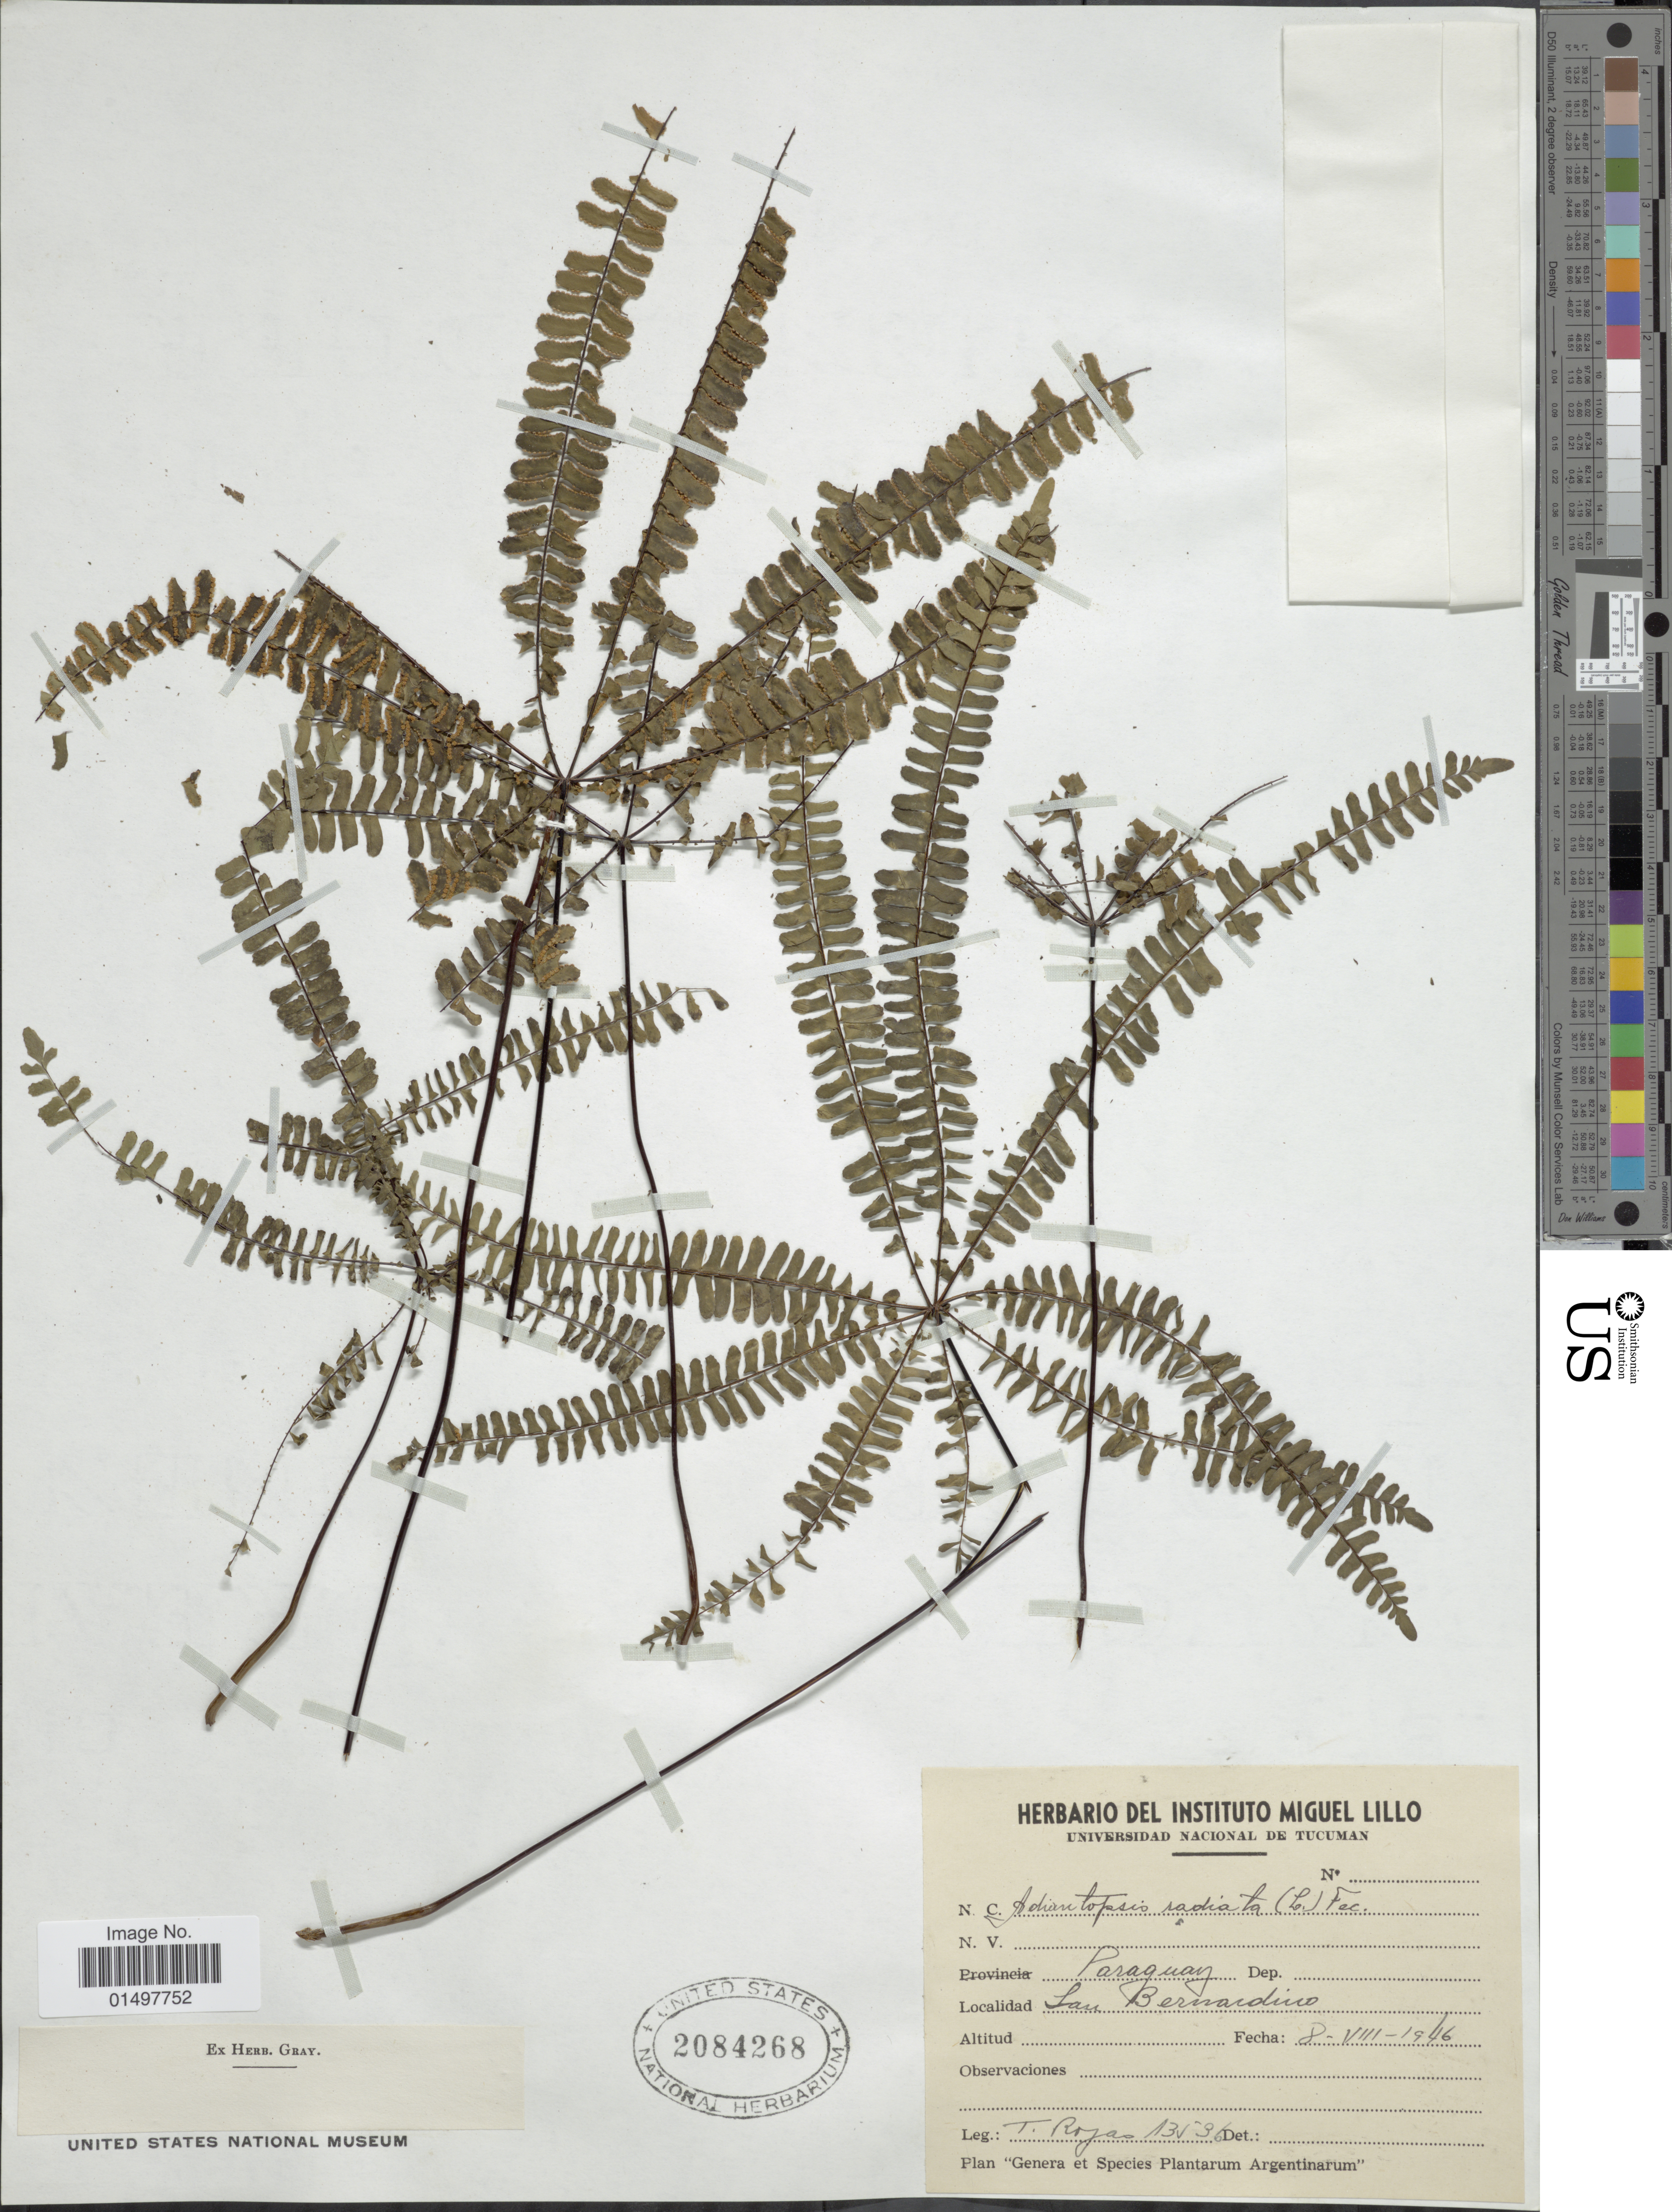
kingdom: Plantae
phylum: Tracheophyta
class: Polypodiopsida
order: Polypodiales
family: Pteridaceae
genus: Adiantopsis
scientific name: Adiantopsis radiata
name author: (L.) Fée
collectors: T. Rojas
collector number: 13536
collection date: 1946-08-08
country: Paraguay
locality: San Bernardino.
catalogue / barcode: US 2084268